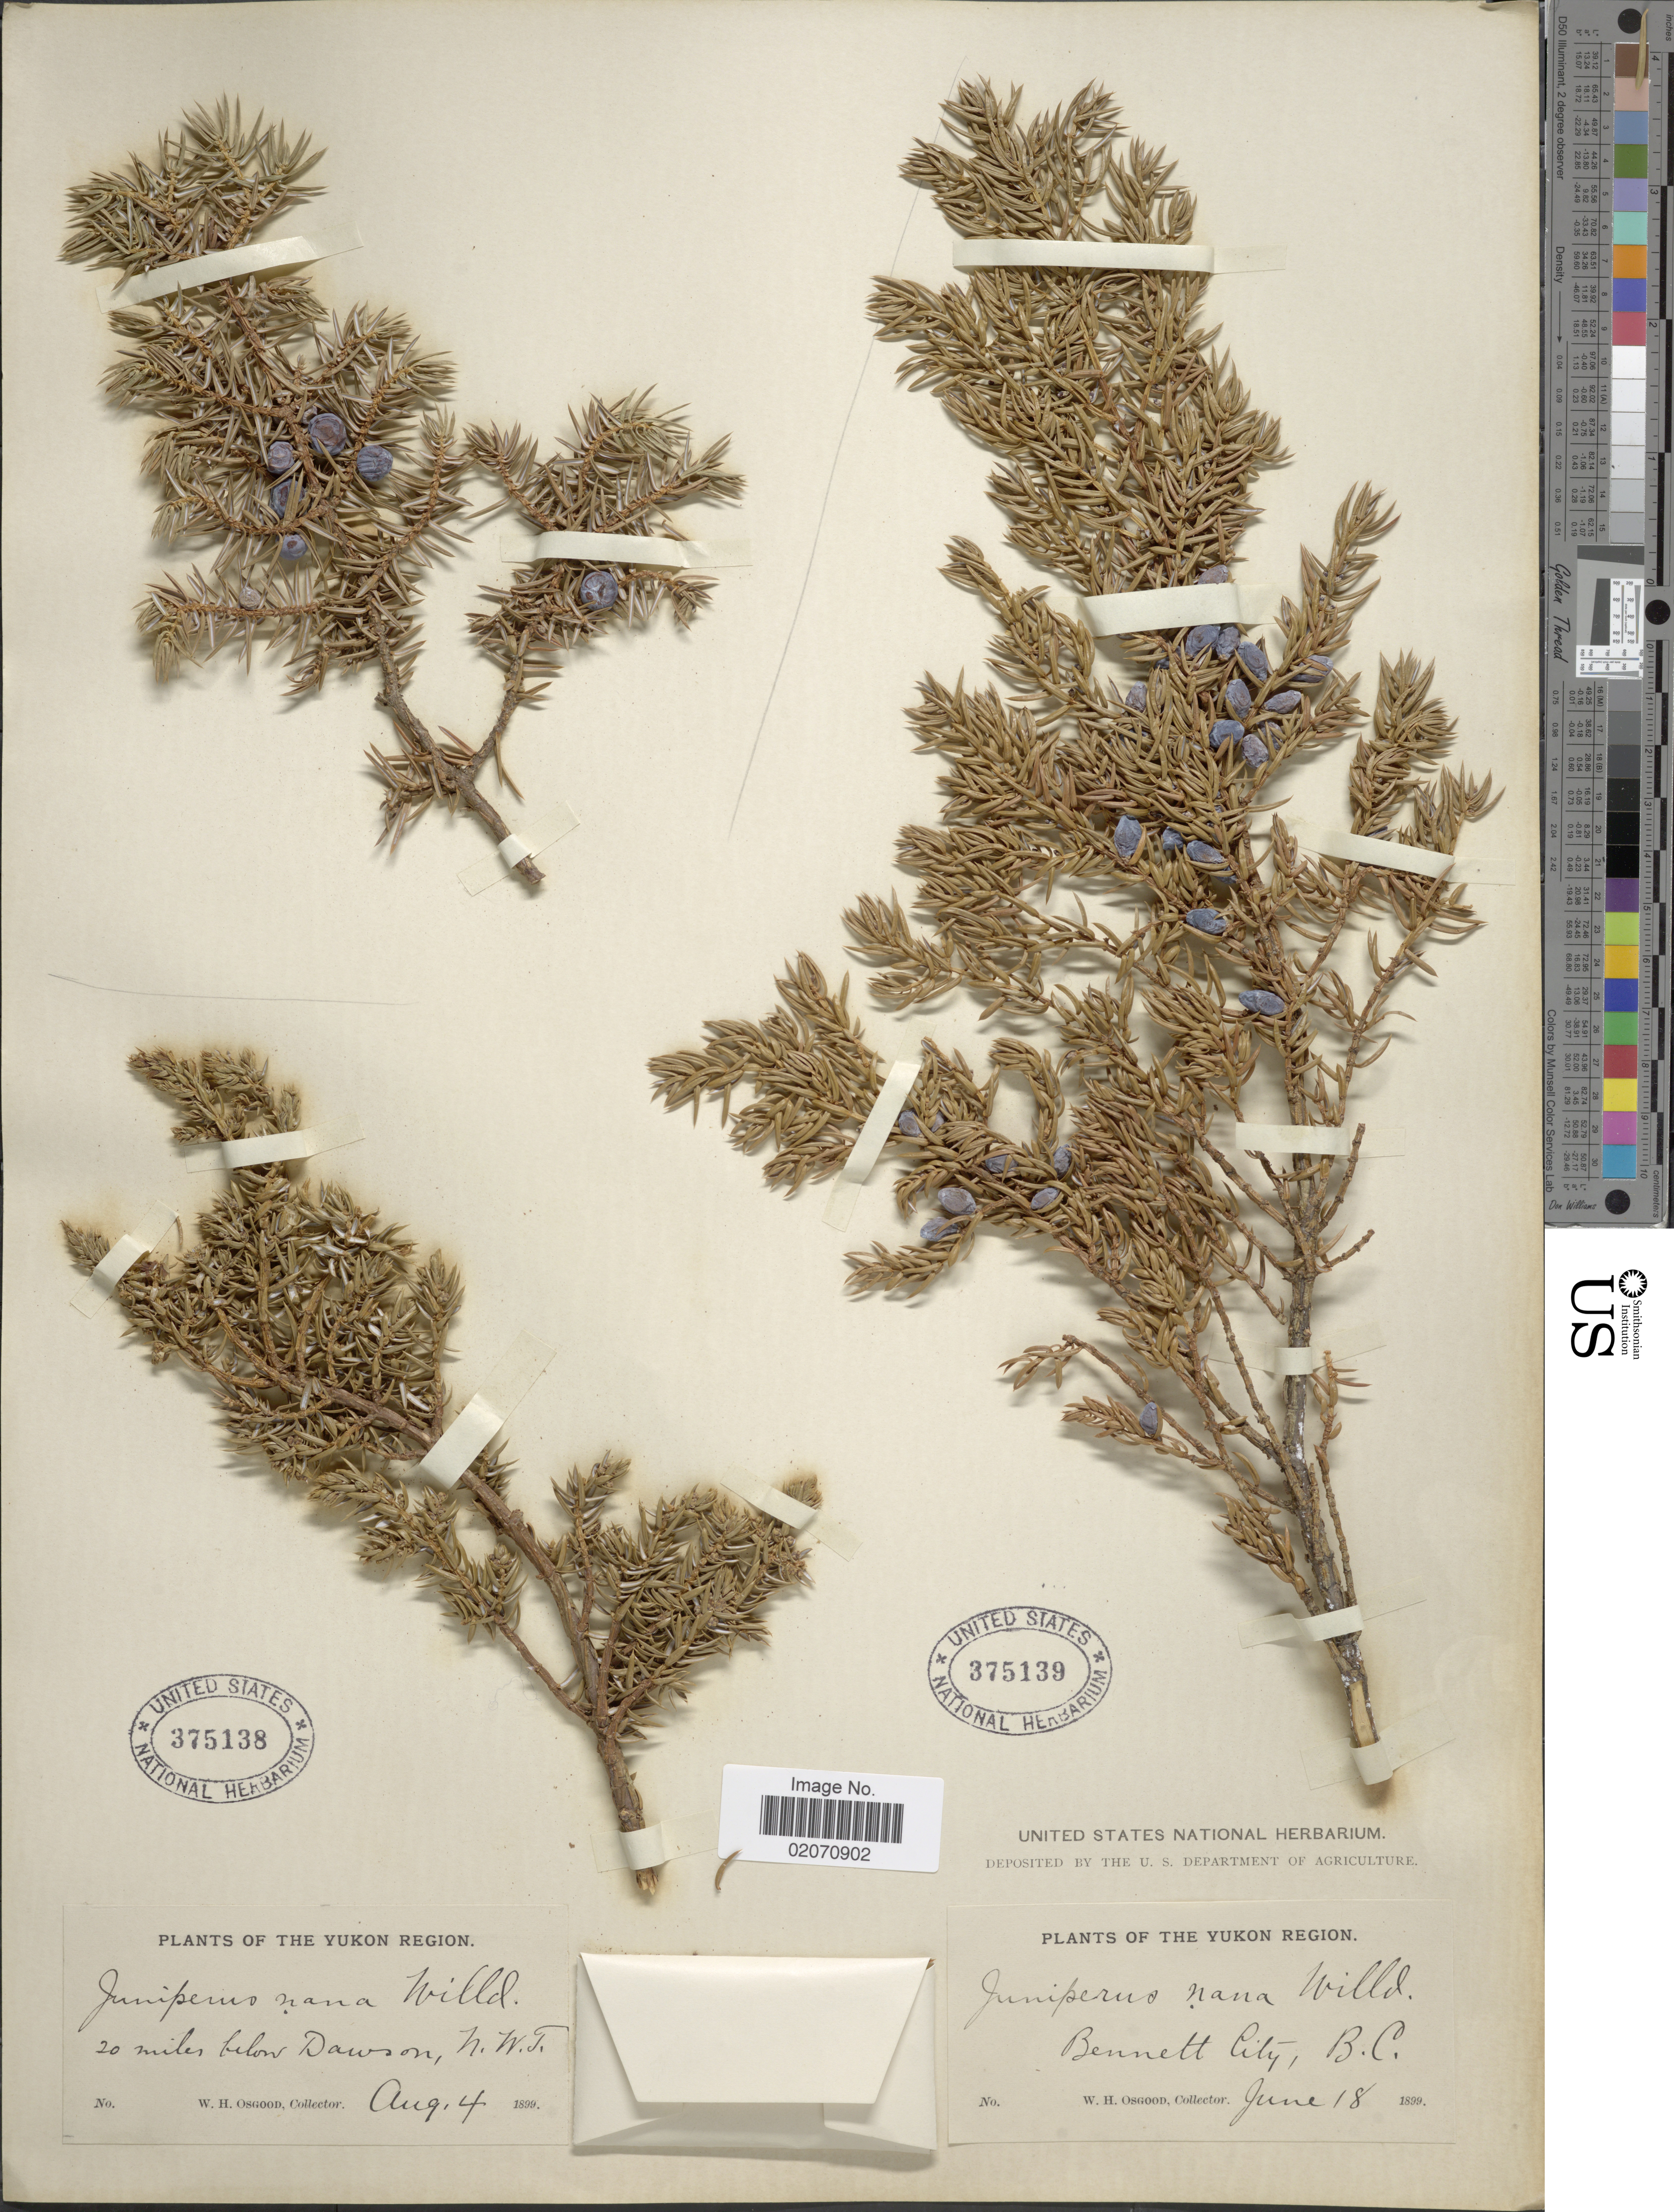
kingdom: Plantae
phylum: Tracheophyta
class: Pinopsida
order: Pinales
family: Cupressaceae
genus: Juniperus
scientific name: Juniperus communis subsp. nana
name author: (Willd.) Syme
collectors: W. Osgood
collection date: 1899-06-18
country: Canada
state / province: British Columbia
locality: Bennett City, Yukon Region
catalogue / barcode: US 375139-2